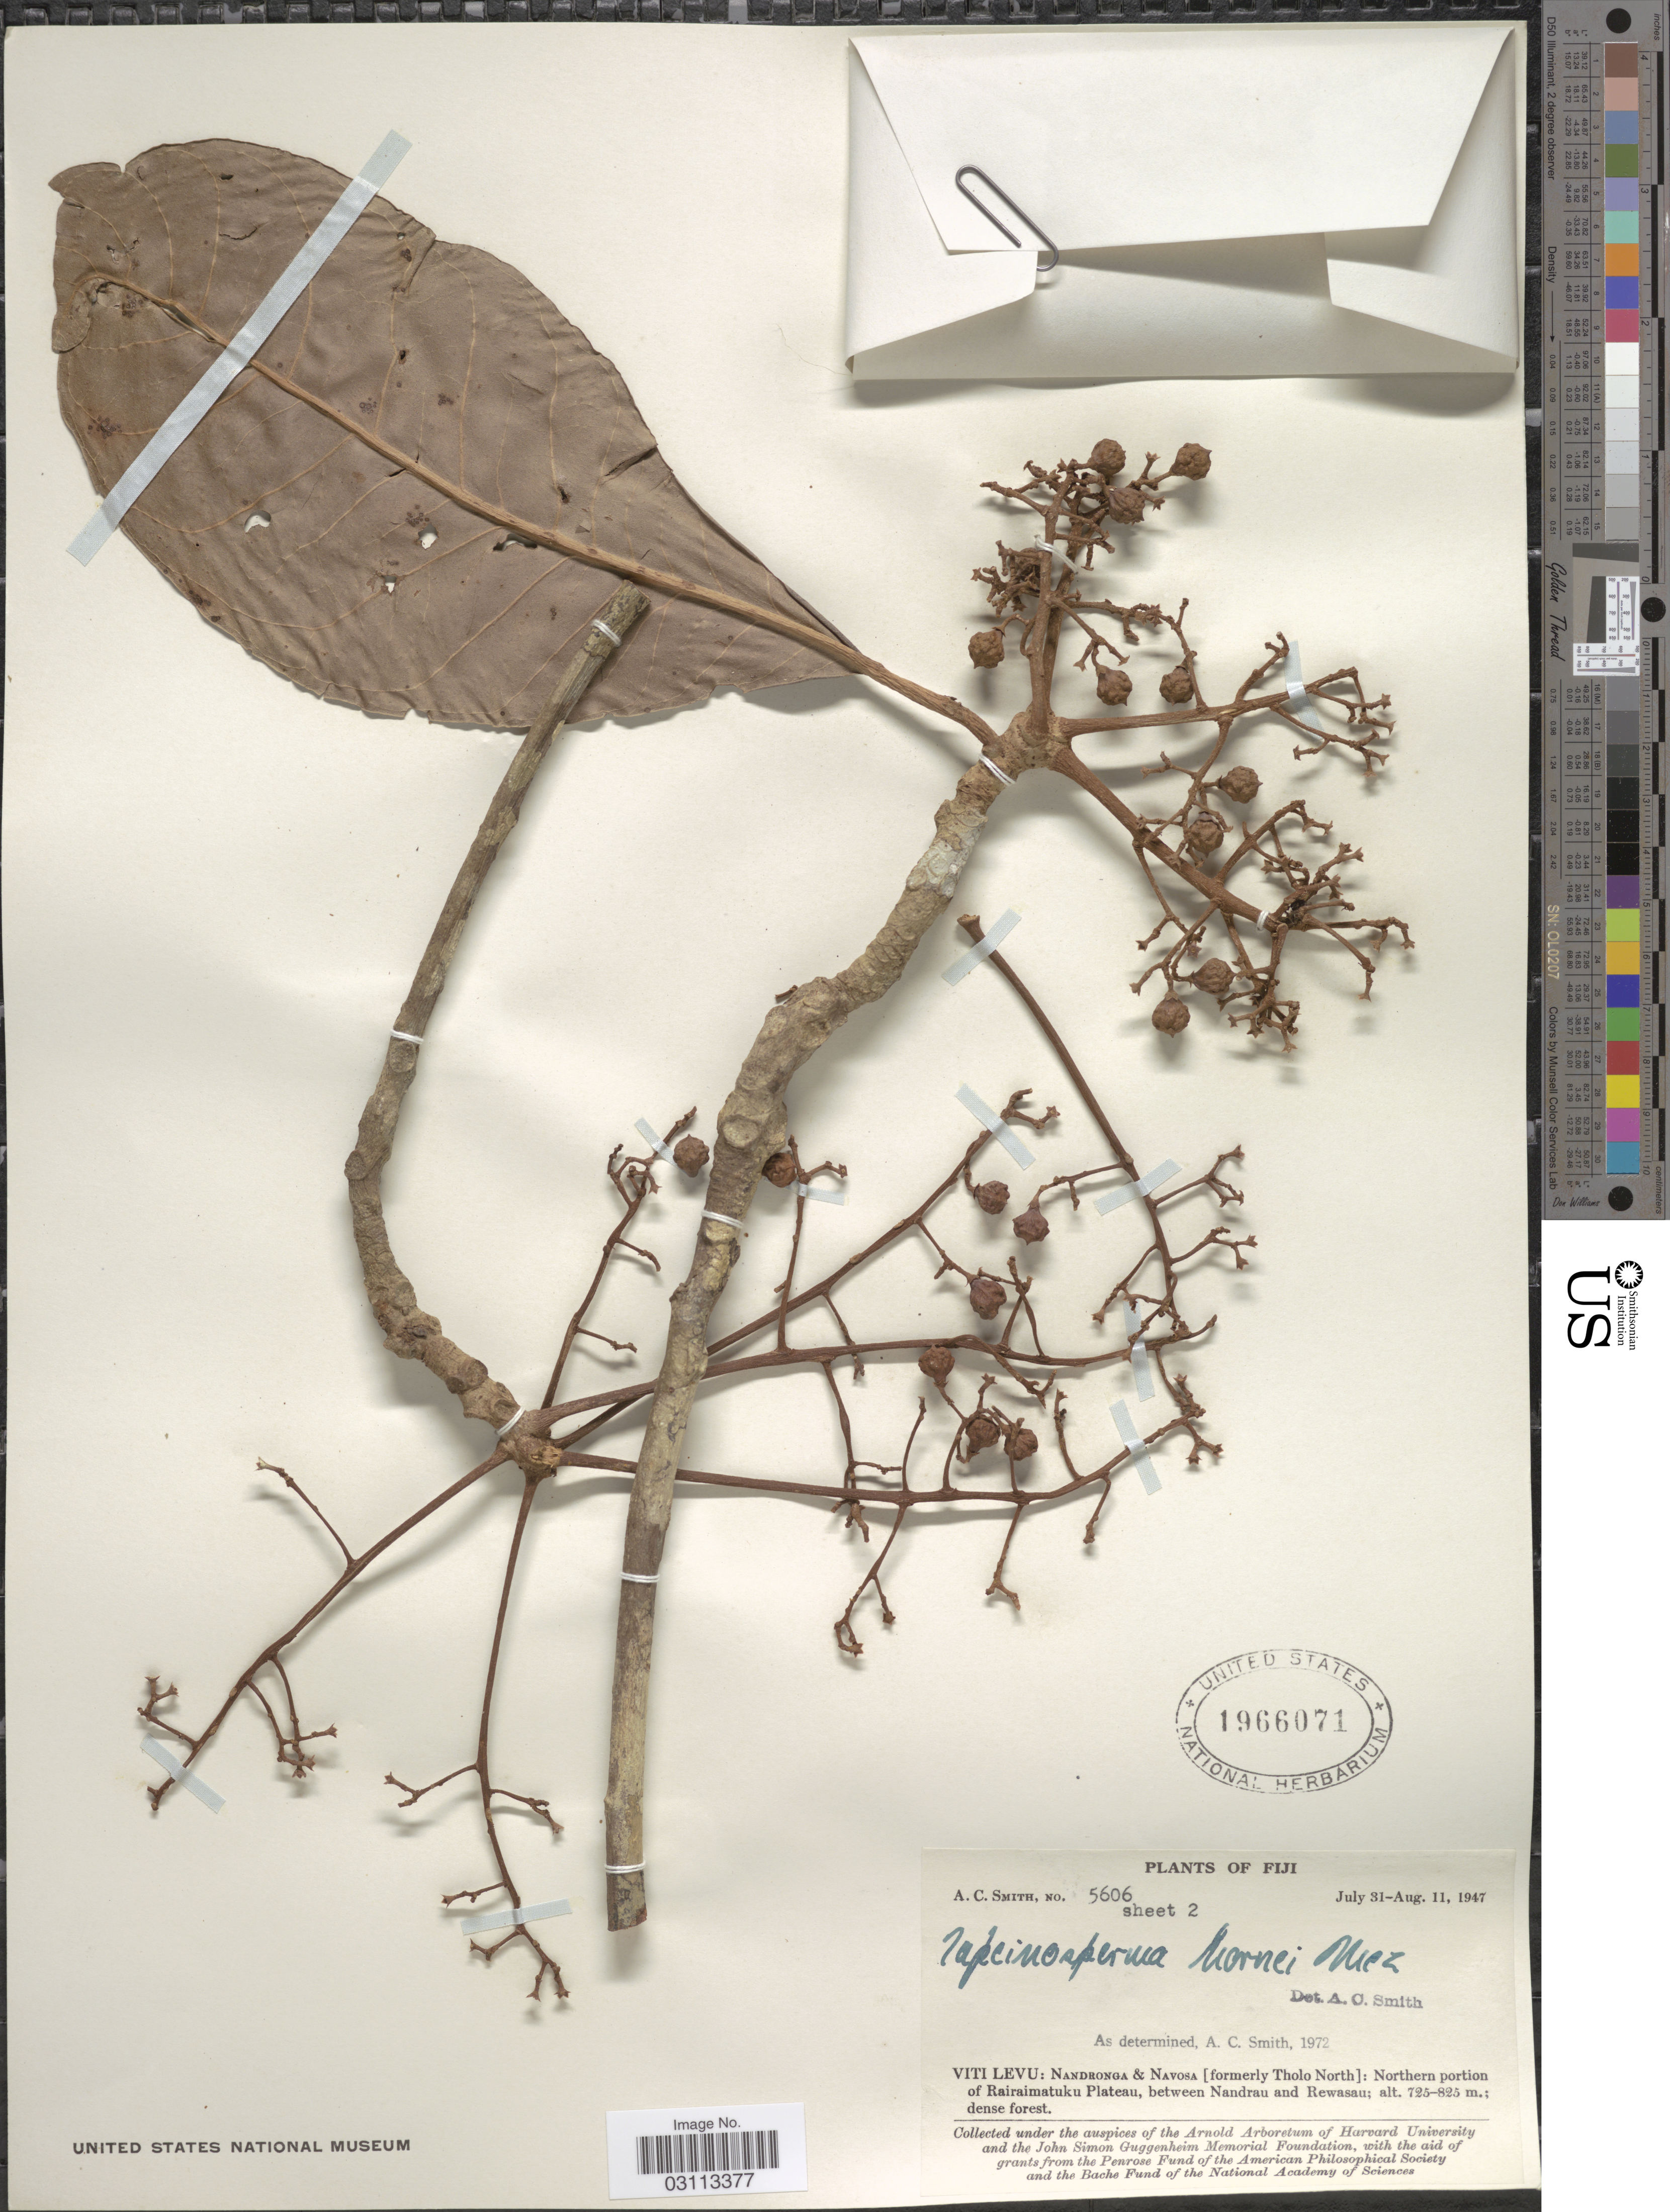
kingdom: Plantae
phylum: Tracheophyta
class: Magnoliopsida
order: Ericales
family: Primulaceae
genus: Tapeinosperma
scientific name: Tapeinosperma hornei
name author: Mez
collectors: A. C. Smith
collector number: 5606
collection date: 1947-07-31/1947-08-11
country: Fiji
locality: Viti Levu: Nandronga & Navosa [formerly Tholo North]: Northern portion of Rairaimatuku Plateau, between Nandrau and Rewasau.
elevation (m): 725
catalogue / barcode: US 1966071